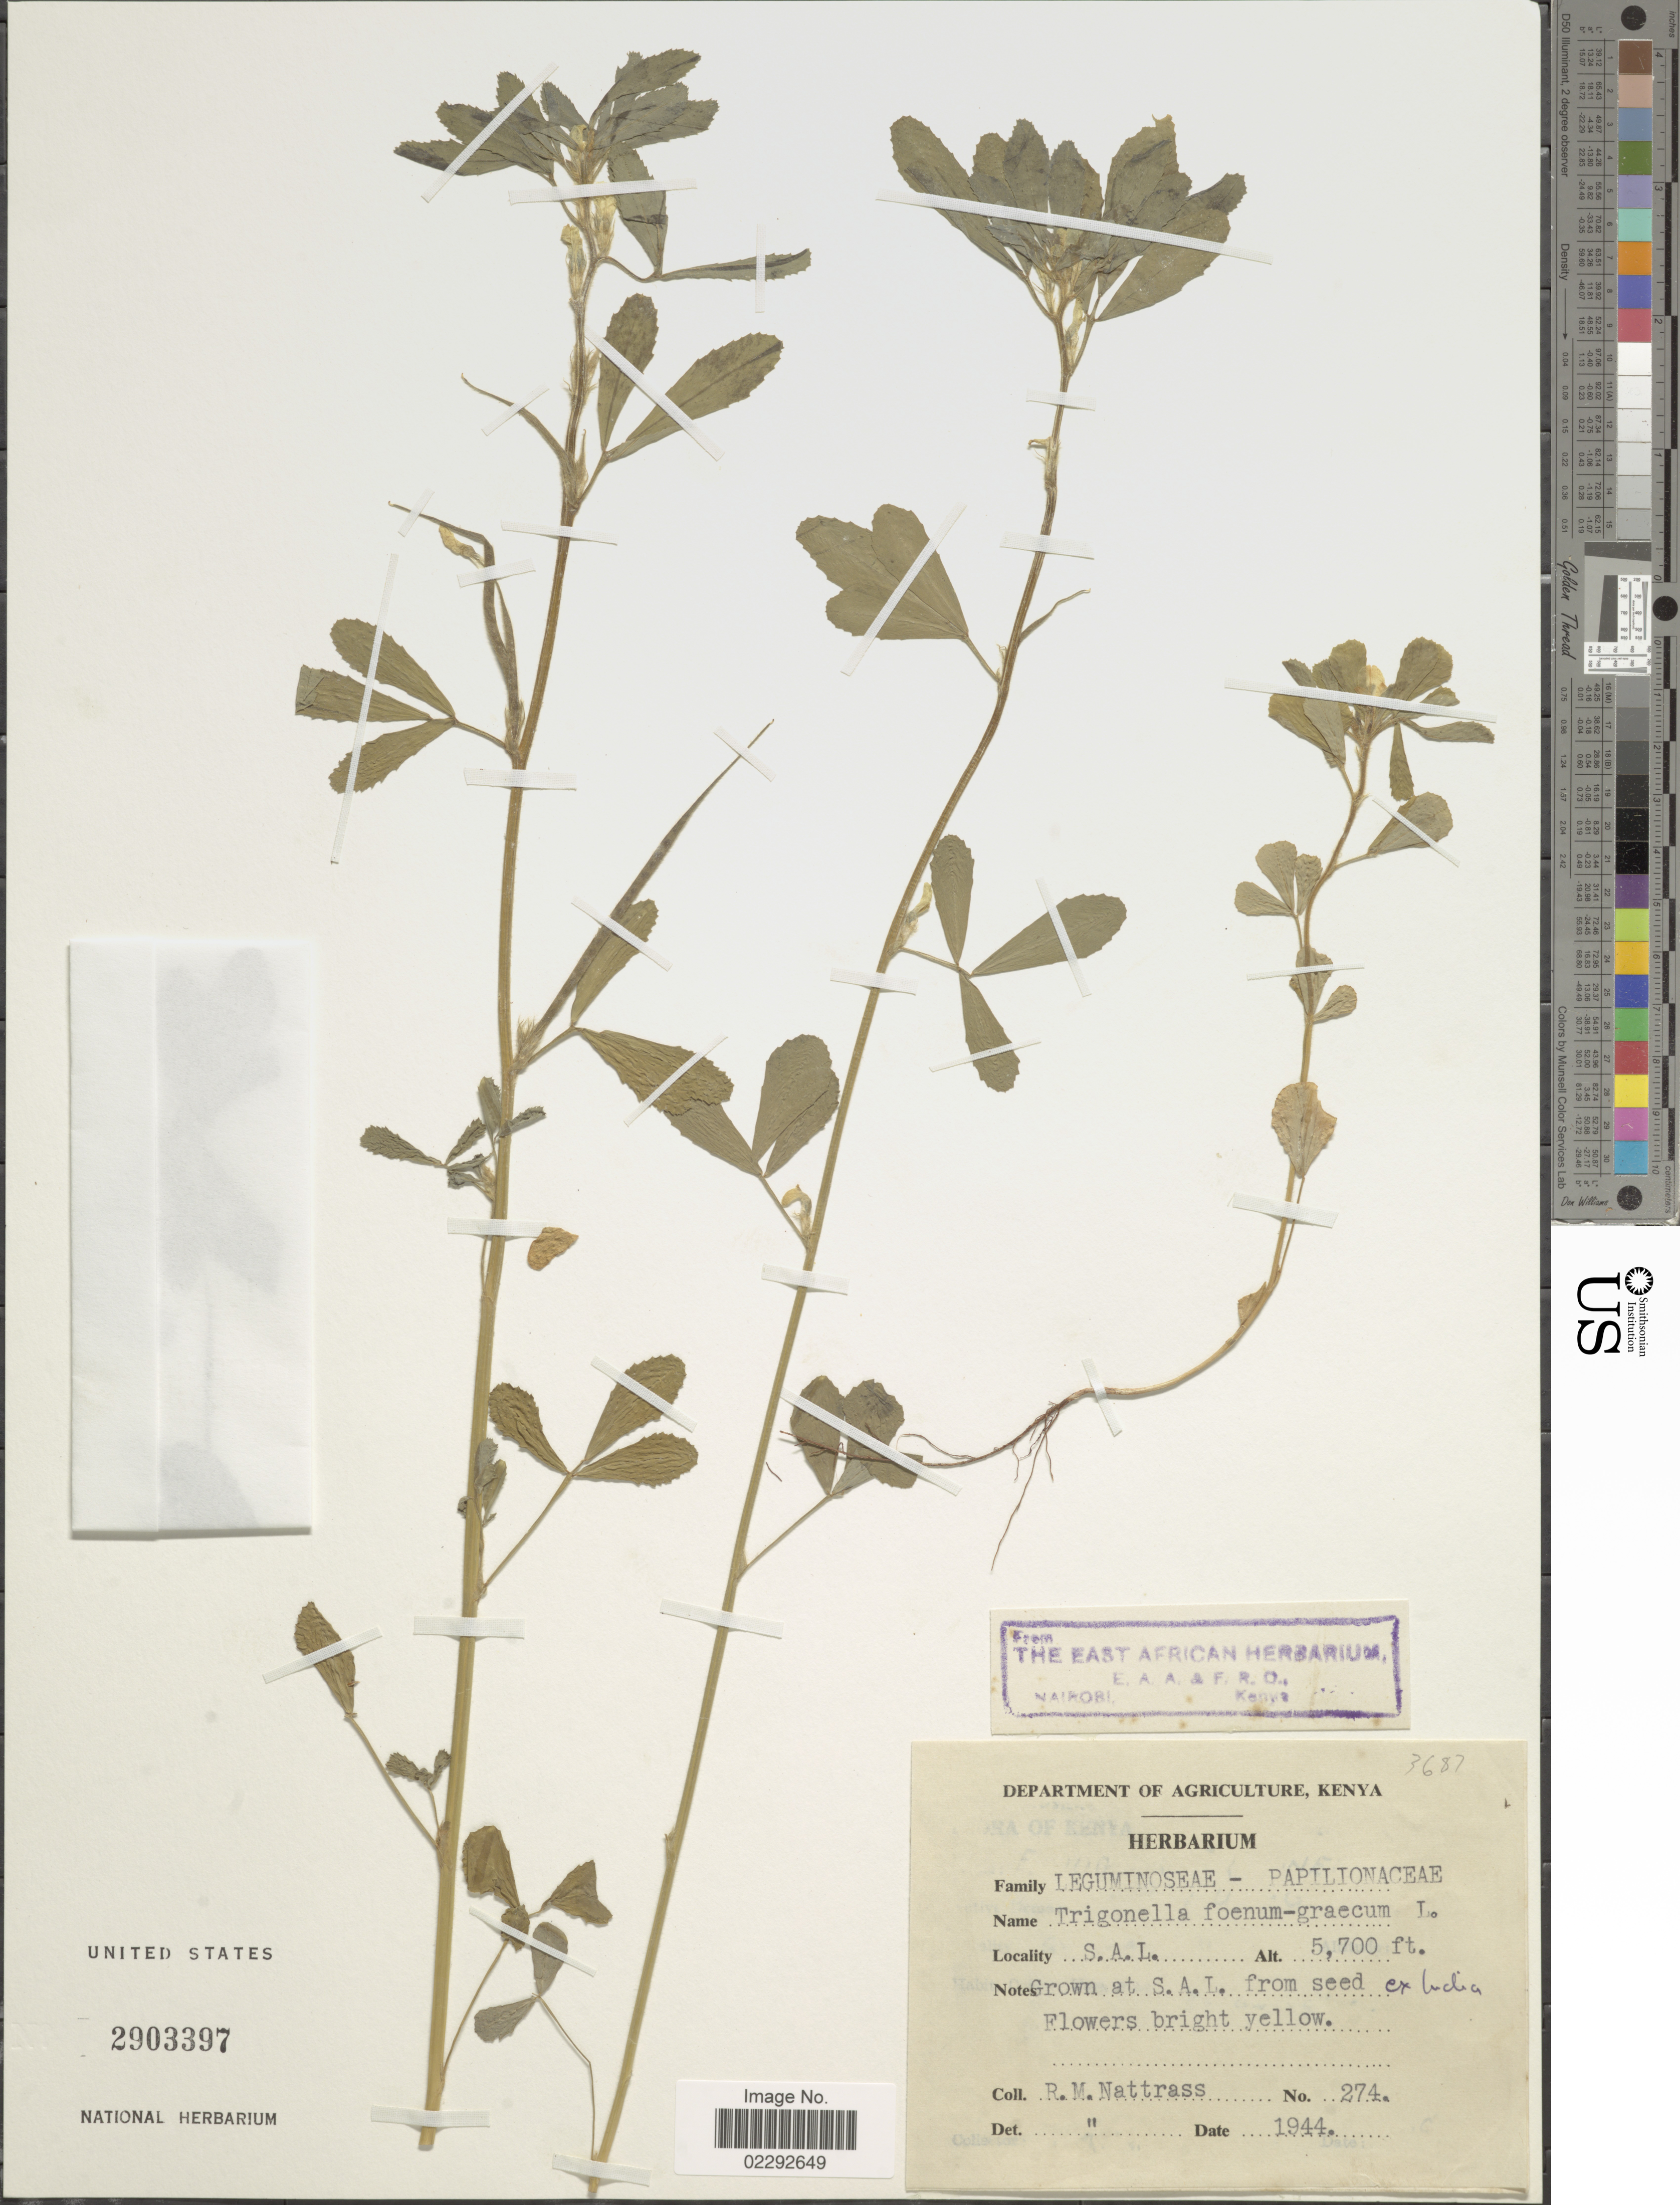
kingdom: Plantae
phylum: Tracheophyta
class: Magnoliopsida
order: Fabales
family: Fabaceae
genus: Trigonella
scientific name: Trigonella foenum-graecum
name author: L.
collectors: R. Nattrass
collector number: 274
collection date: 1944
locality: S. A. L.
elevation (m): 1737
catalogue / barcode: US 2903397